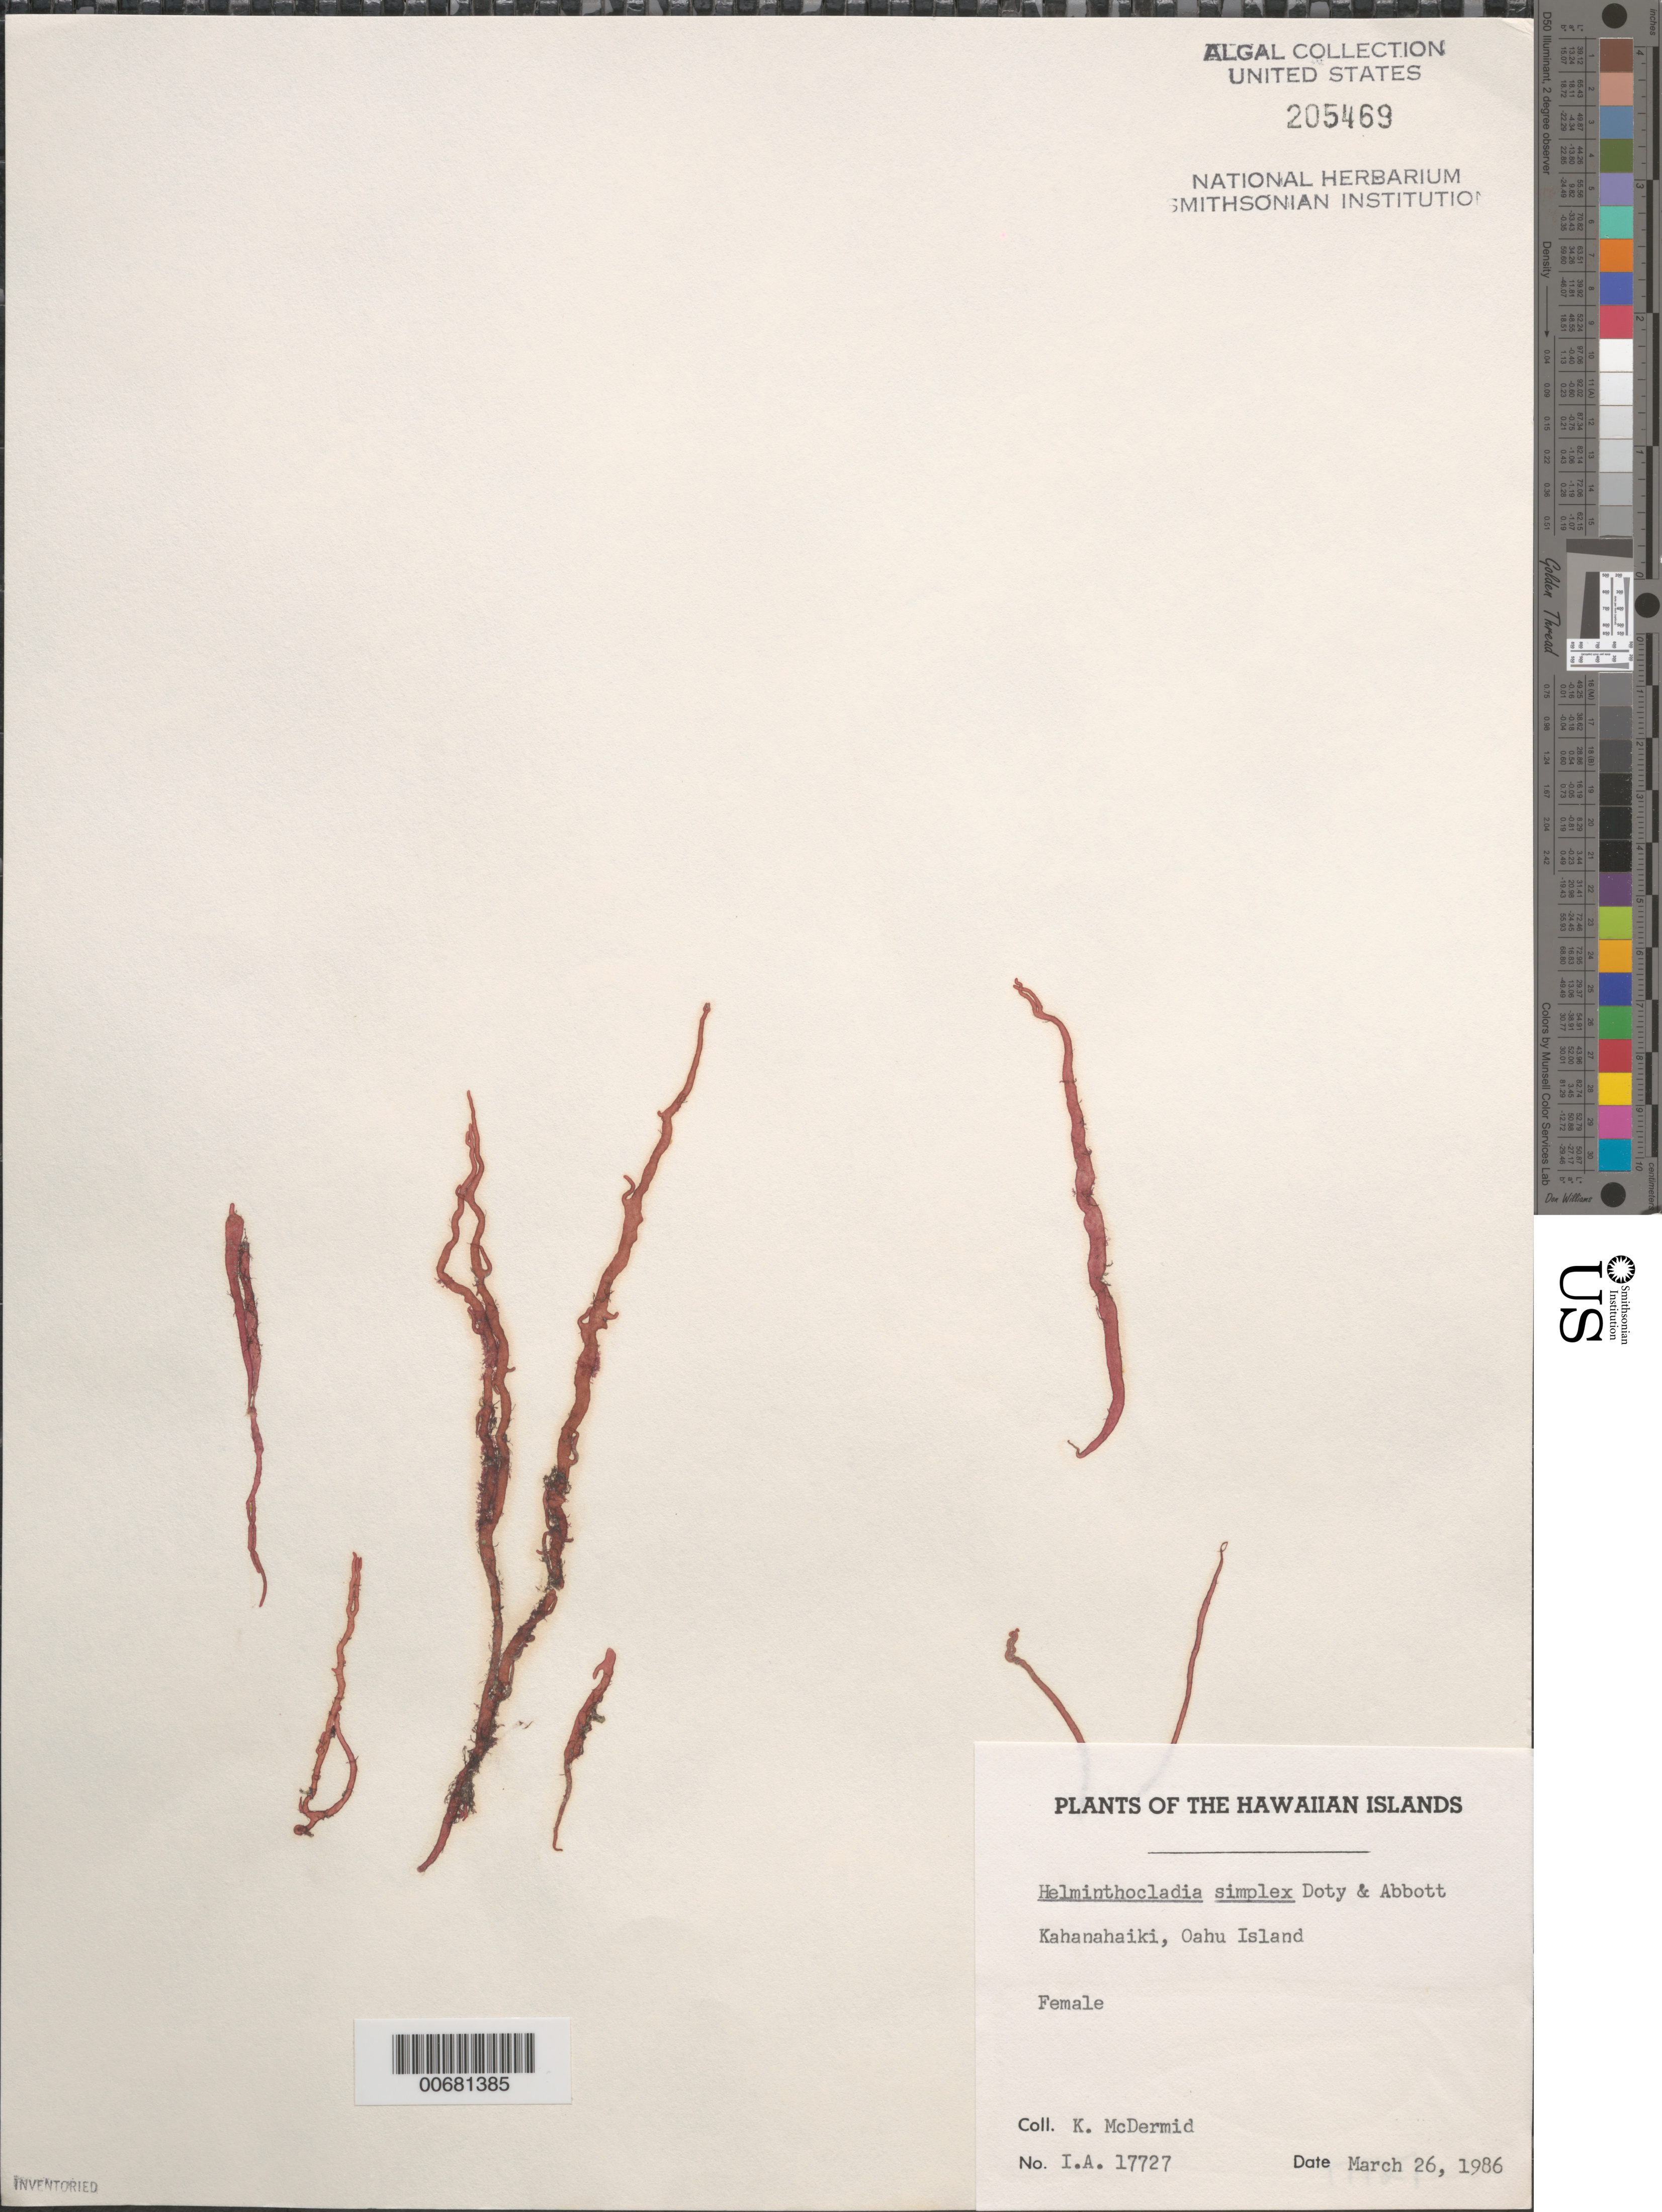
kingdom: Plantae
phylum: Rhodophyta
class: Florideophyceae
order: Nemaliales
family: Liagoraceae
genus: Helminthocladia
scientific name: Helminthocladia simplex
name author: Doty & I.A. Abbott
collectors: K. McDermid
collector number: IAA 17727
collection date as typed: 26 Mar 1986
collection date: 1986-03-26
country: United States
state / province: Hawaii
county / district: Honolulu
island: Oahu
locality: Kahanahaiki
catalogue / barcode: US 205469